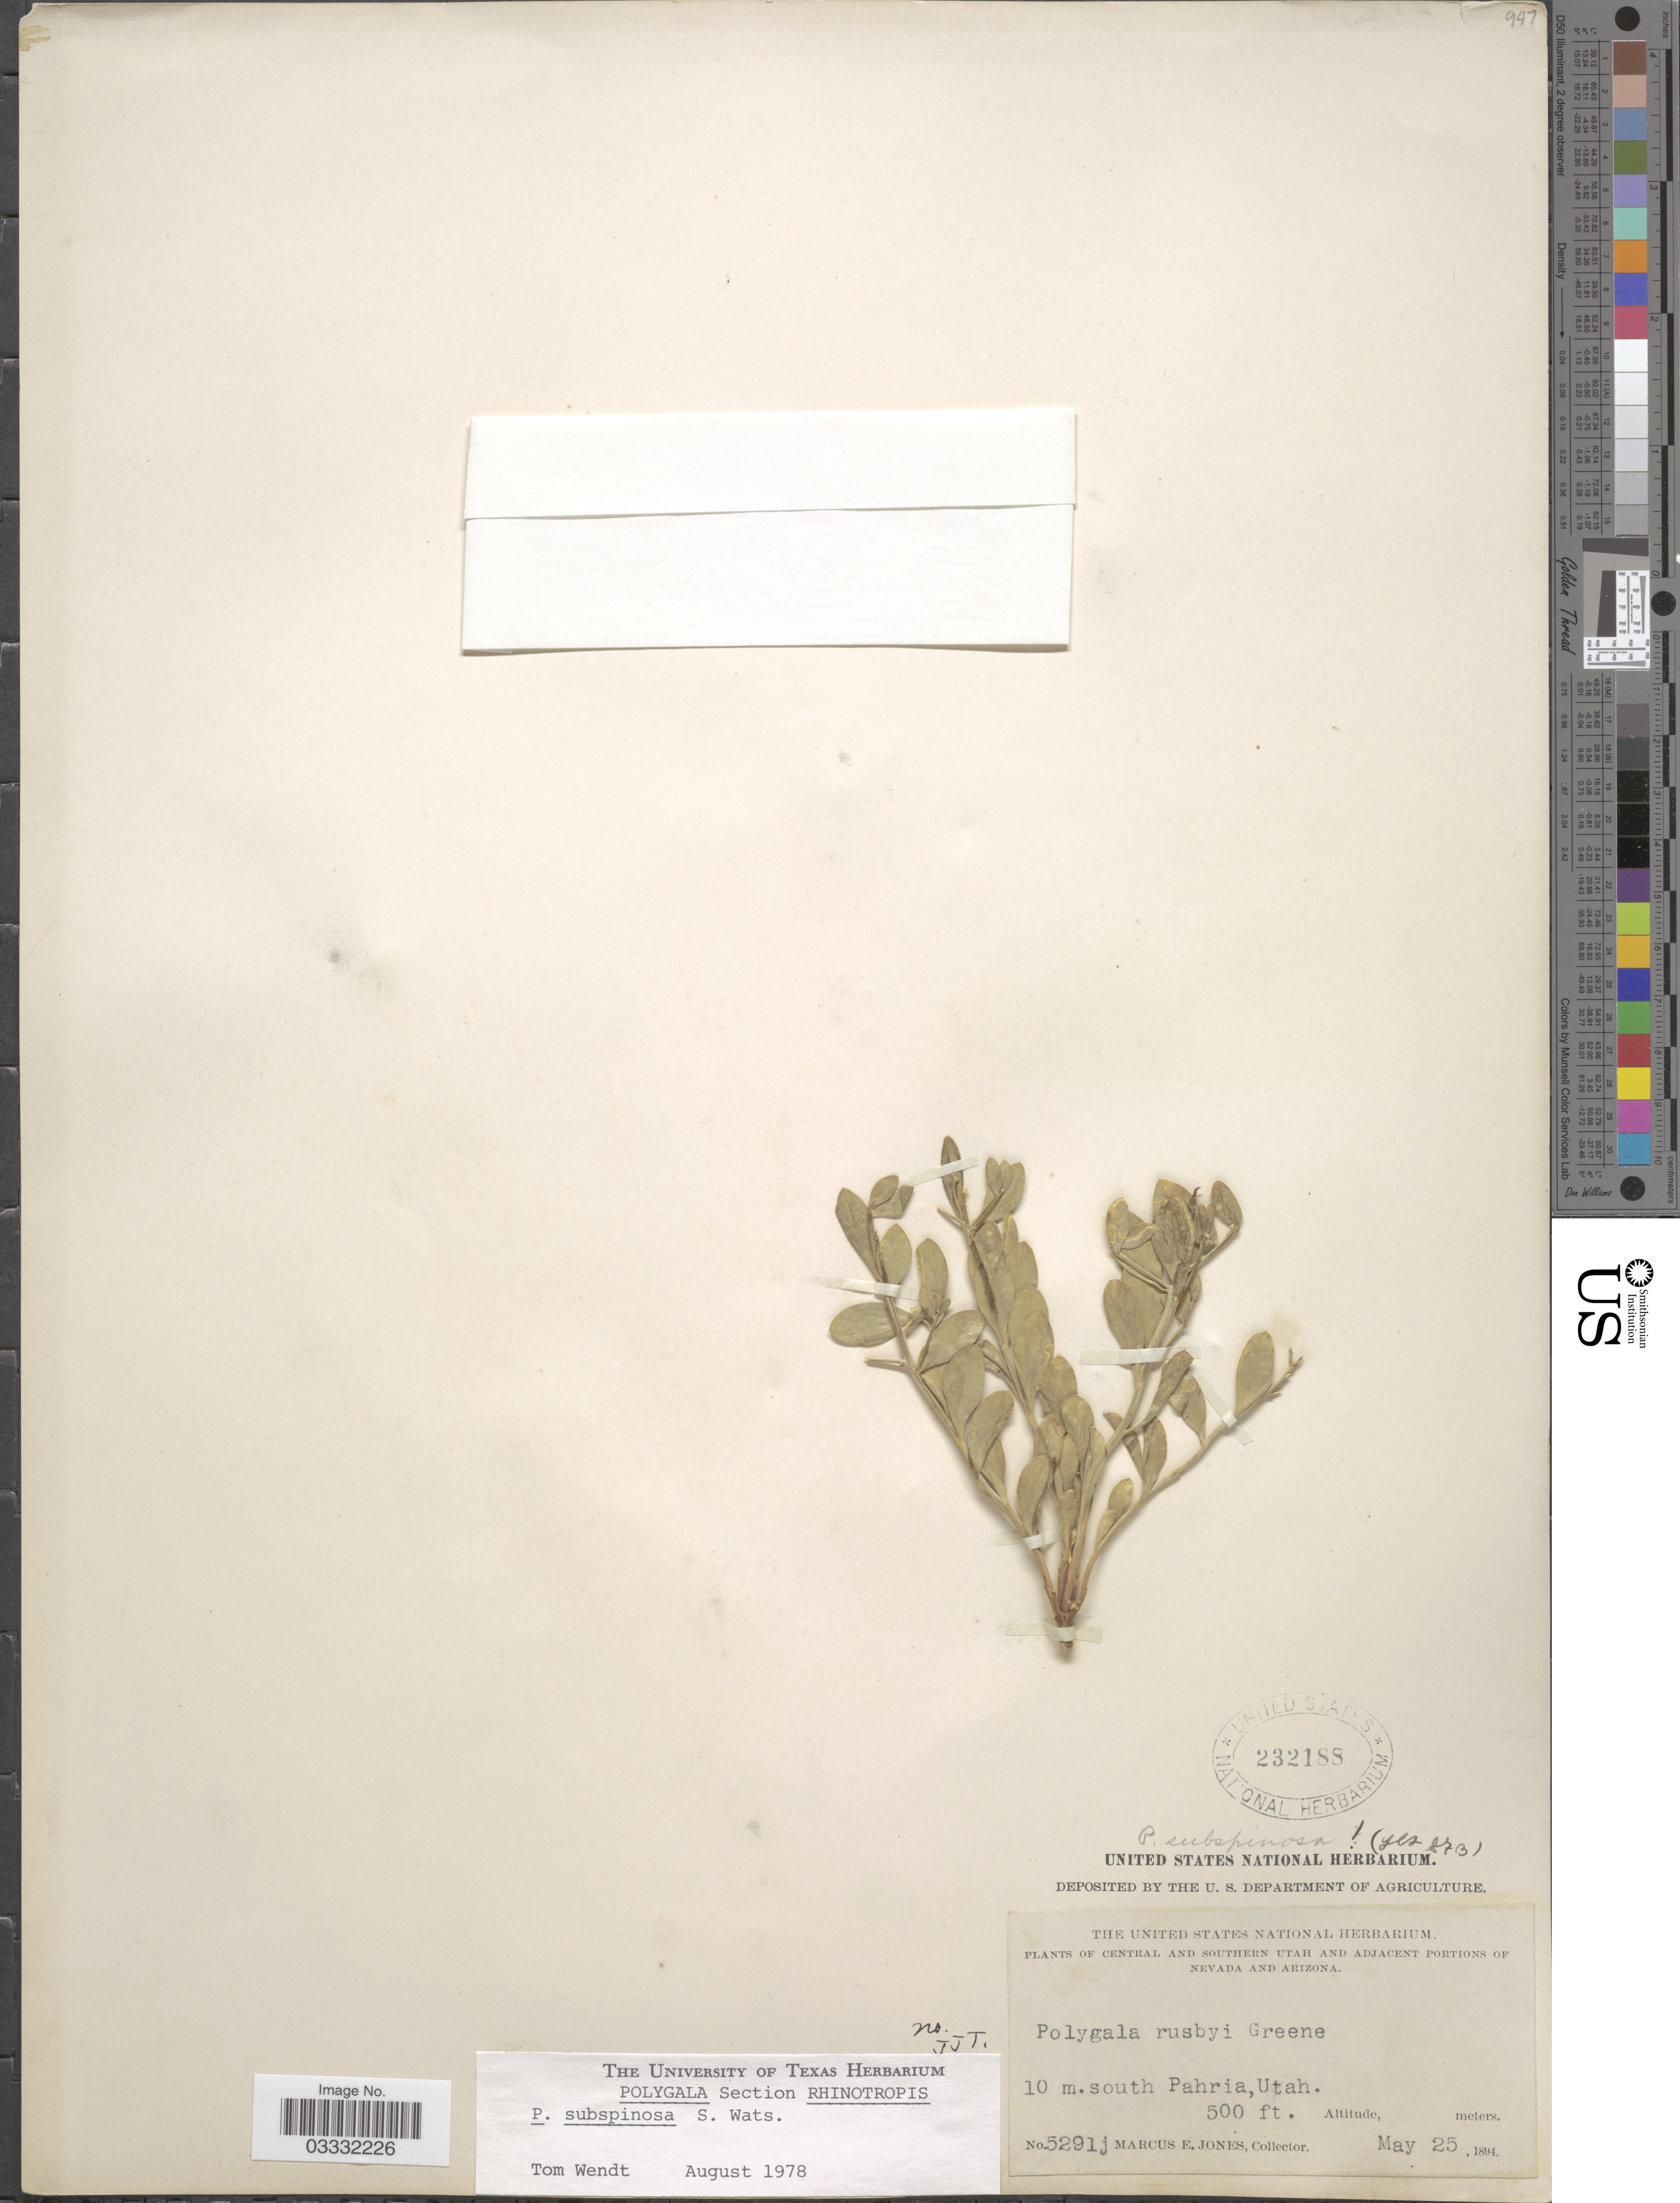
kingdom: Plantae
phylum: Tracheophyta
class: Magnoliopsida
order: Fabales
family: Polygalaceae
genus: Rhinotropis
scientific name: Rhinotropis subspinosa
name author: (S. Watson) J.R. Abbott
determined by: Strong, Mark T., (BOT), Smithsonian Institution - National Museum of Natural History (UNITED STATES)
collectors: M. E. Jones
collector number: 5291j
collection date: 1894-05-25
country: United States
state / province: Utah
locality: Central and Southern Utah. 10 m. south Pahria.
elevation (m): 152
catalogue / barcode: US 232188